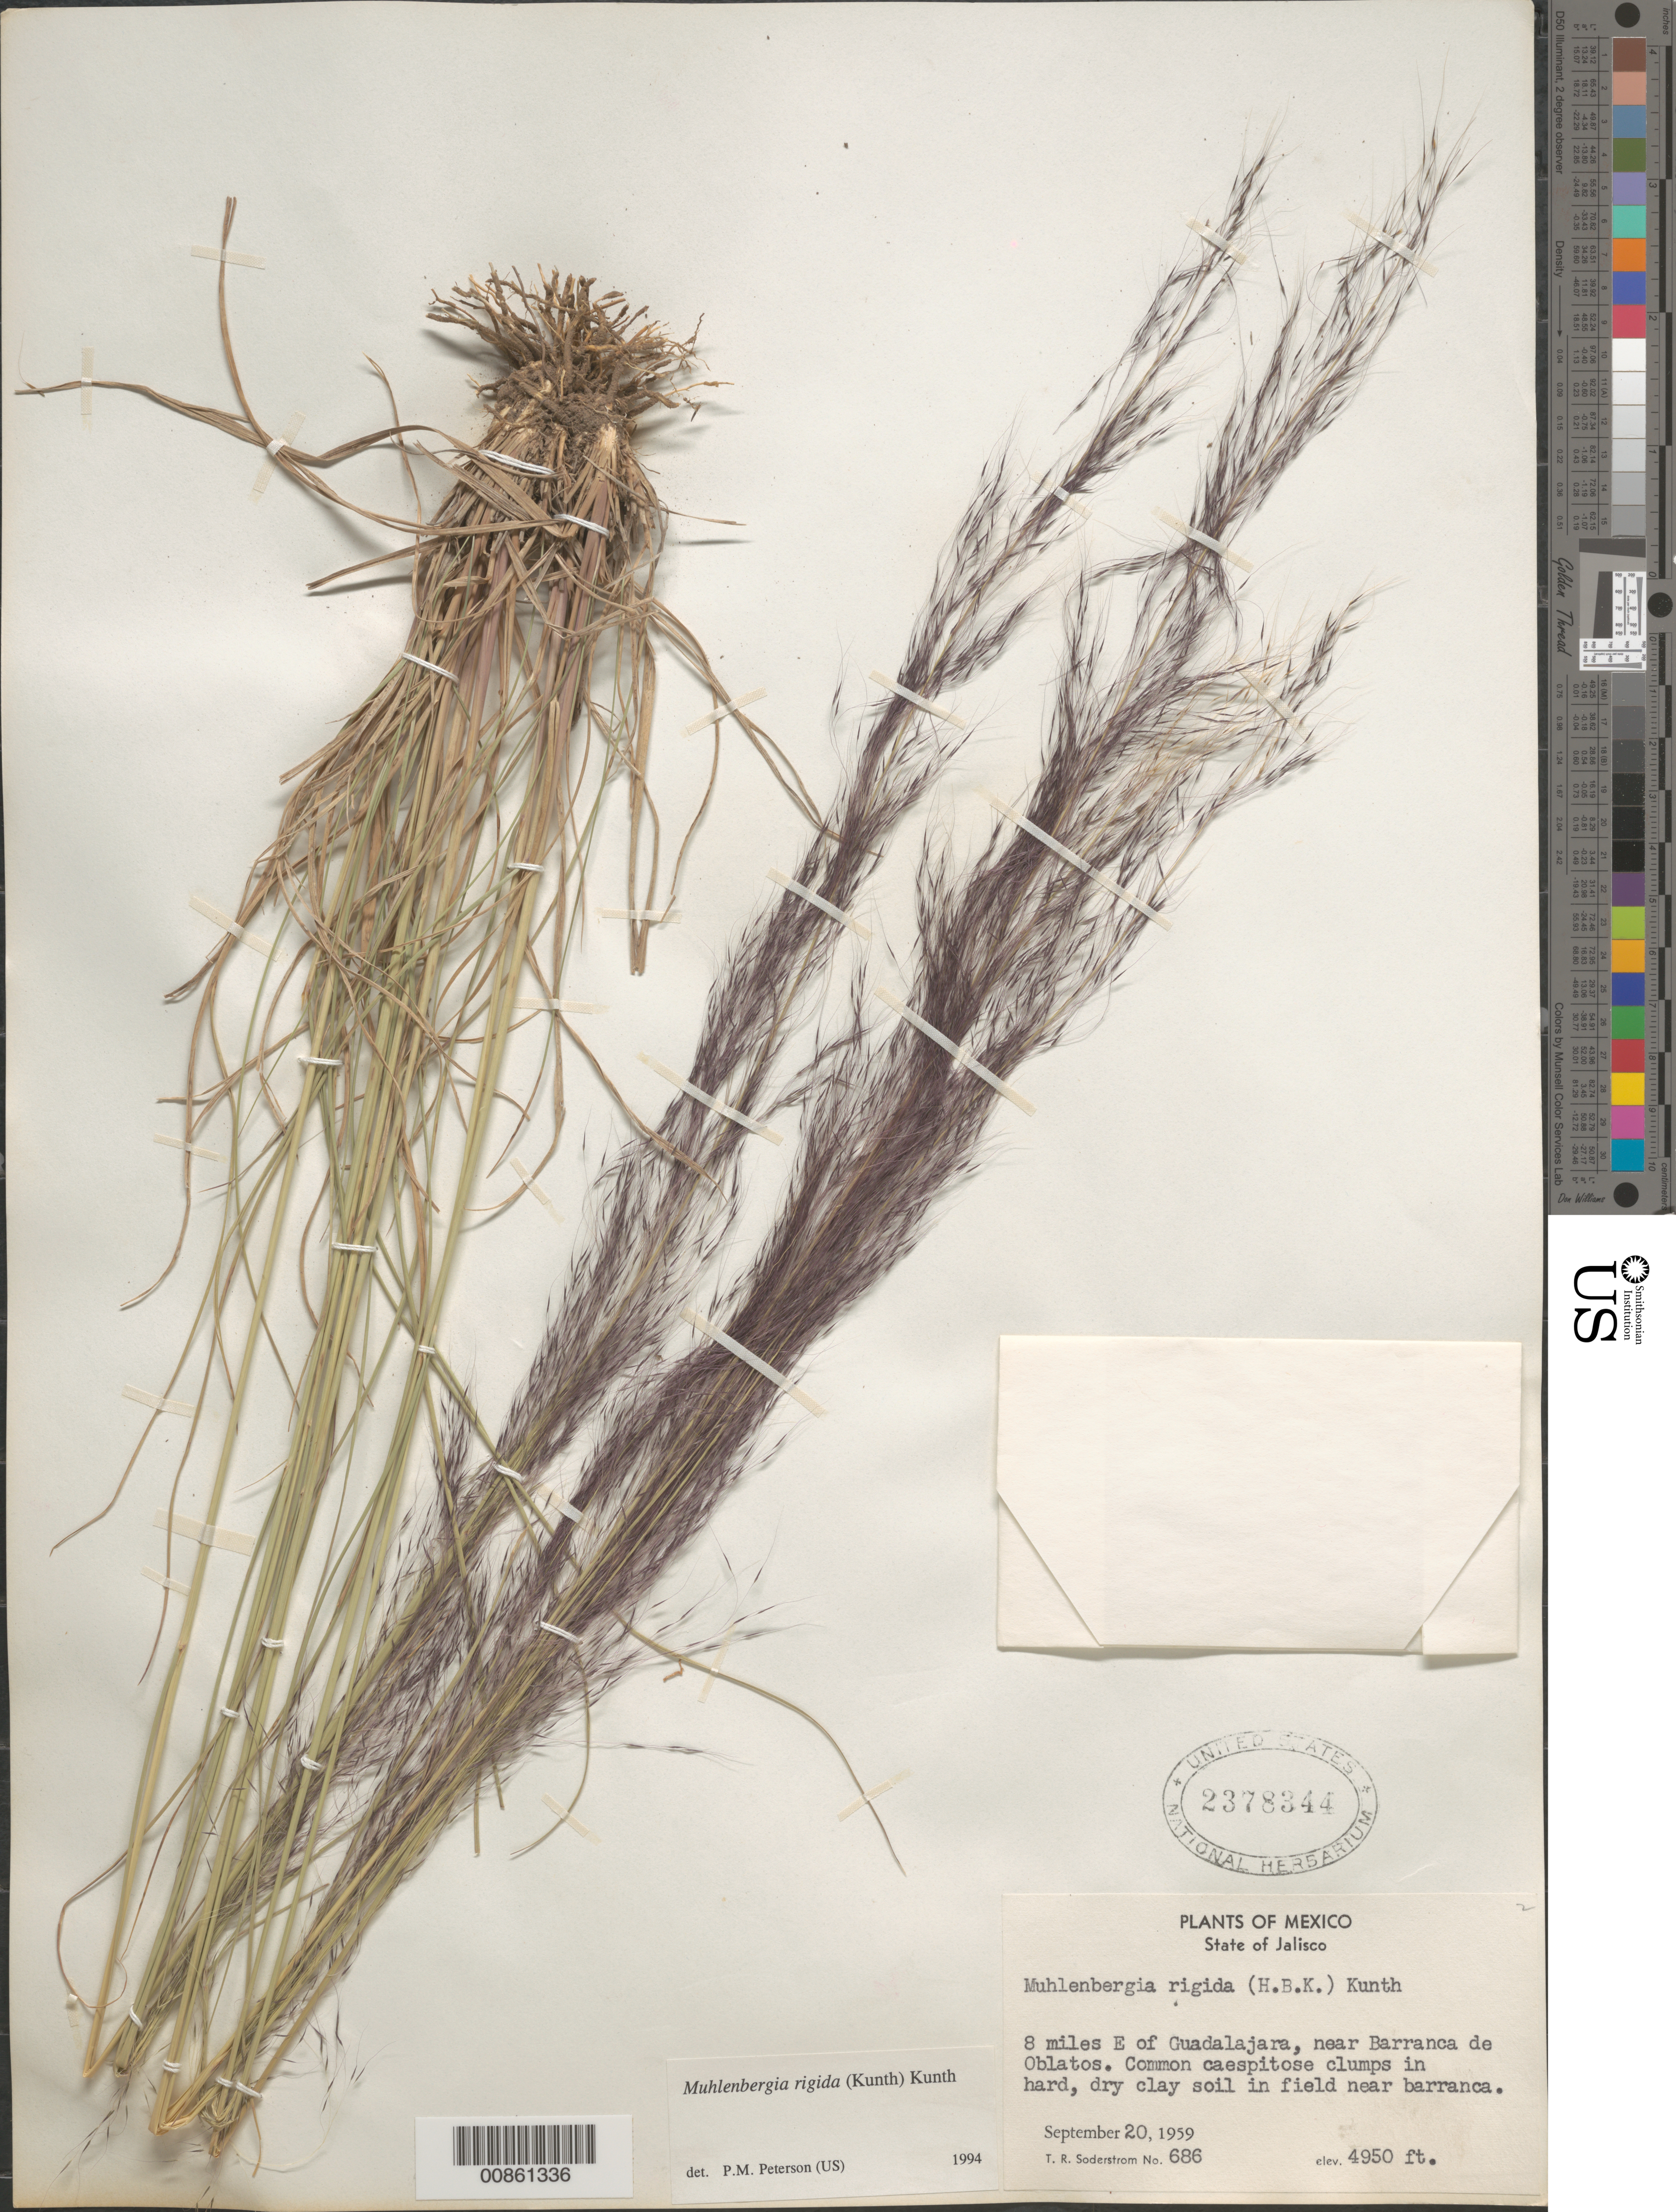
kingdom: Plantae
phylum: Tracheophyta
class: Liliopsida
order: Poales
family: Poaceae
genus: Muhlenbergia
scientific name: Muhlenbergia rigida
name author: (Kunth) Kunth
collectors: T. R. Soderstrom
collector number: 686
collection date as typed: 20 Sep 1959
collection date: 1959-09-20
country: Mexico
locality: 8 mi E of Guadalajara, near Barranca de Oblatos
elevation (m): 1509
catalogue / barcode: US 2378344